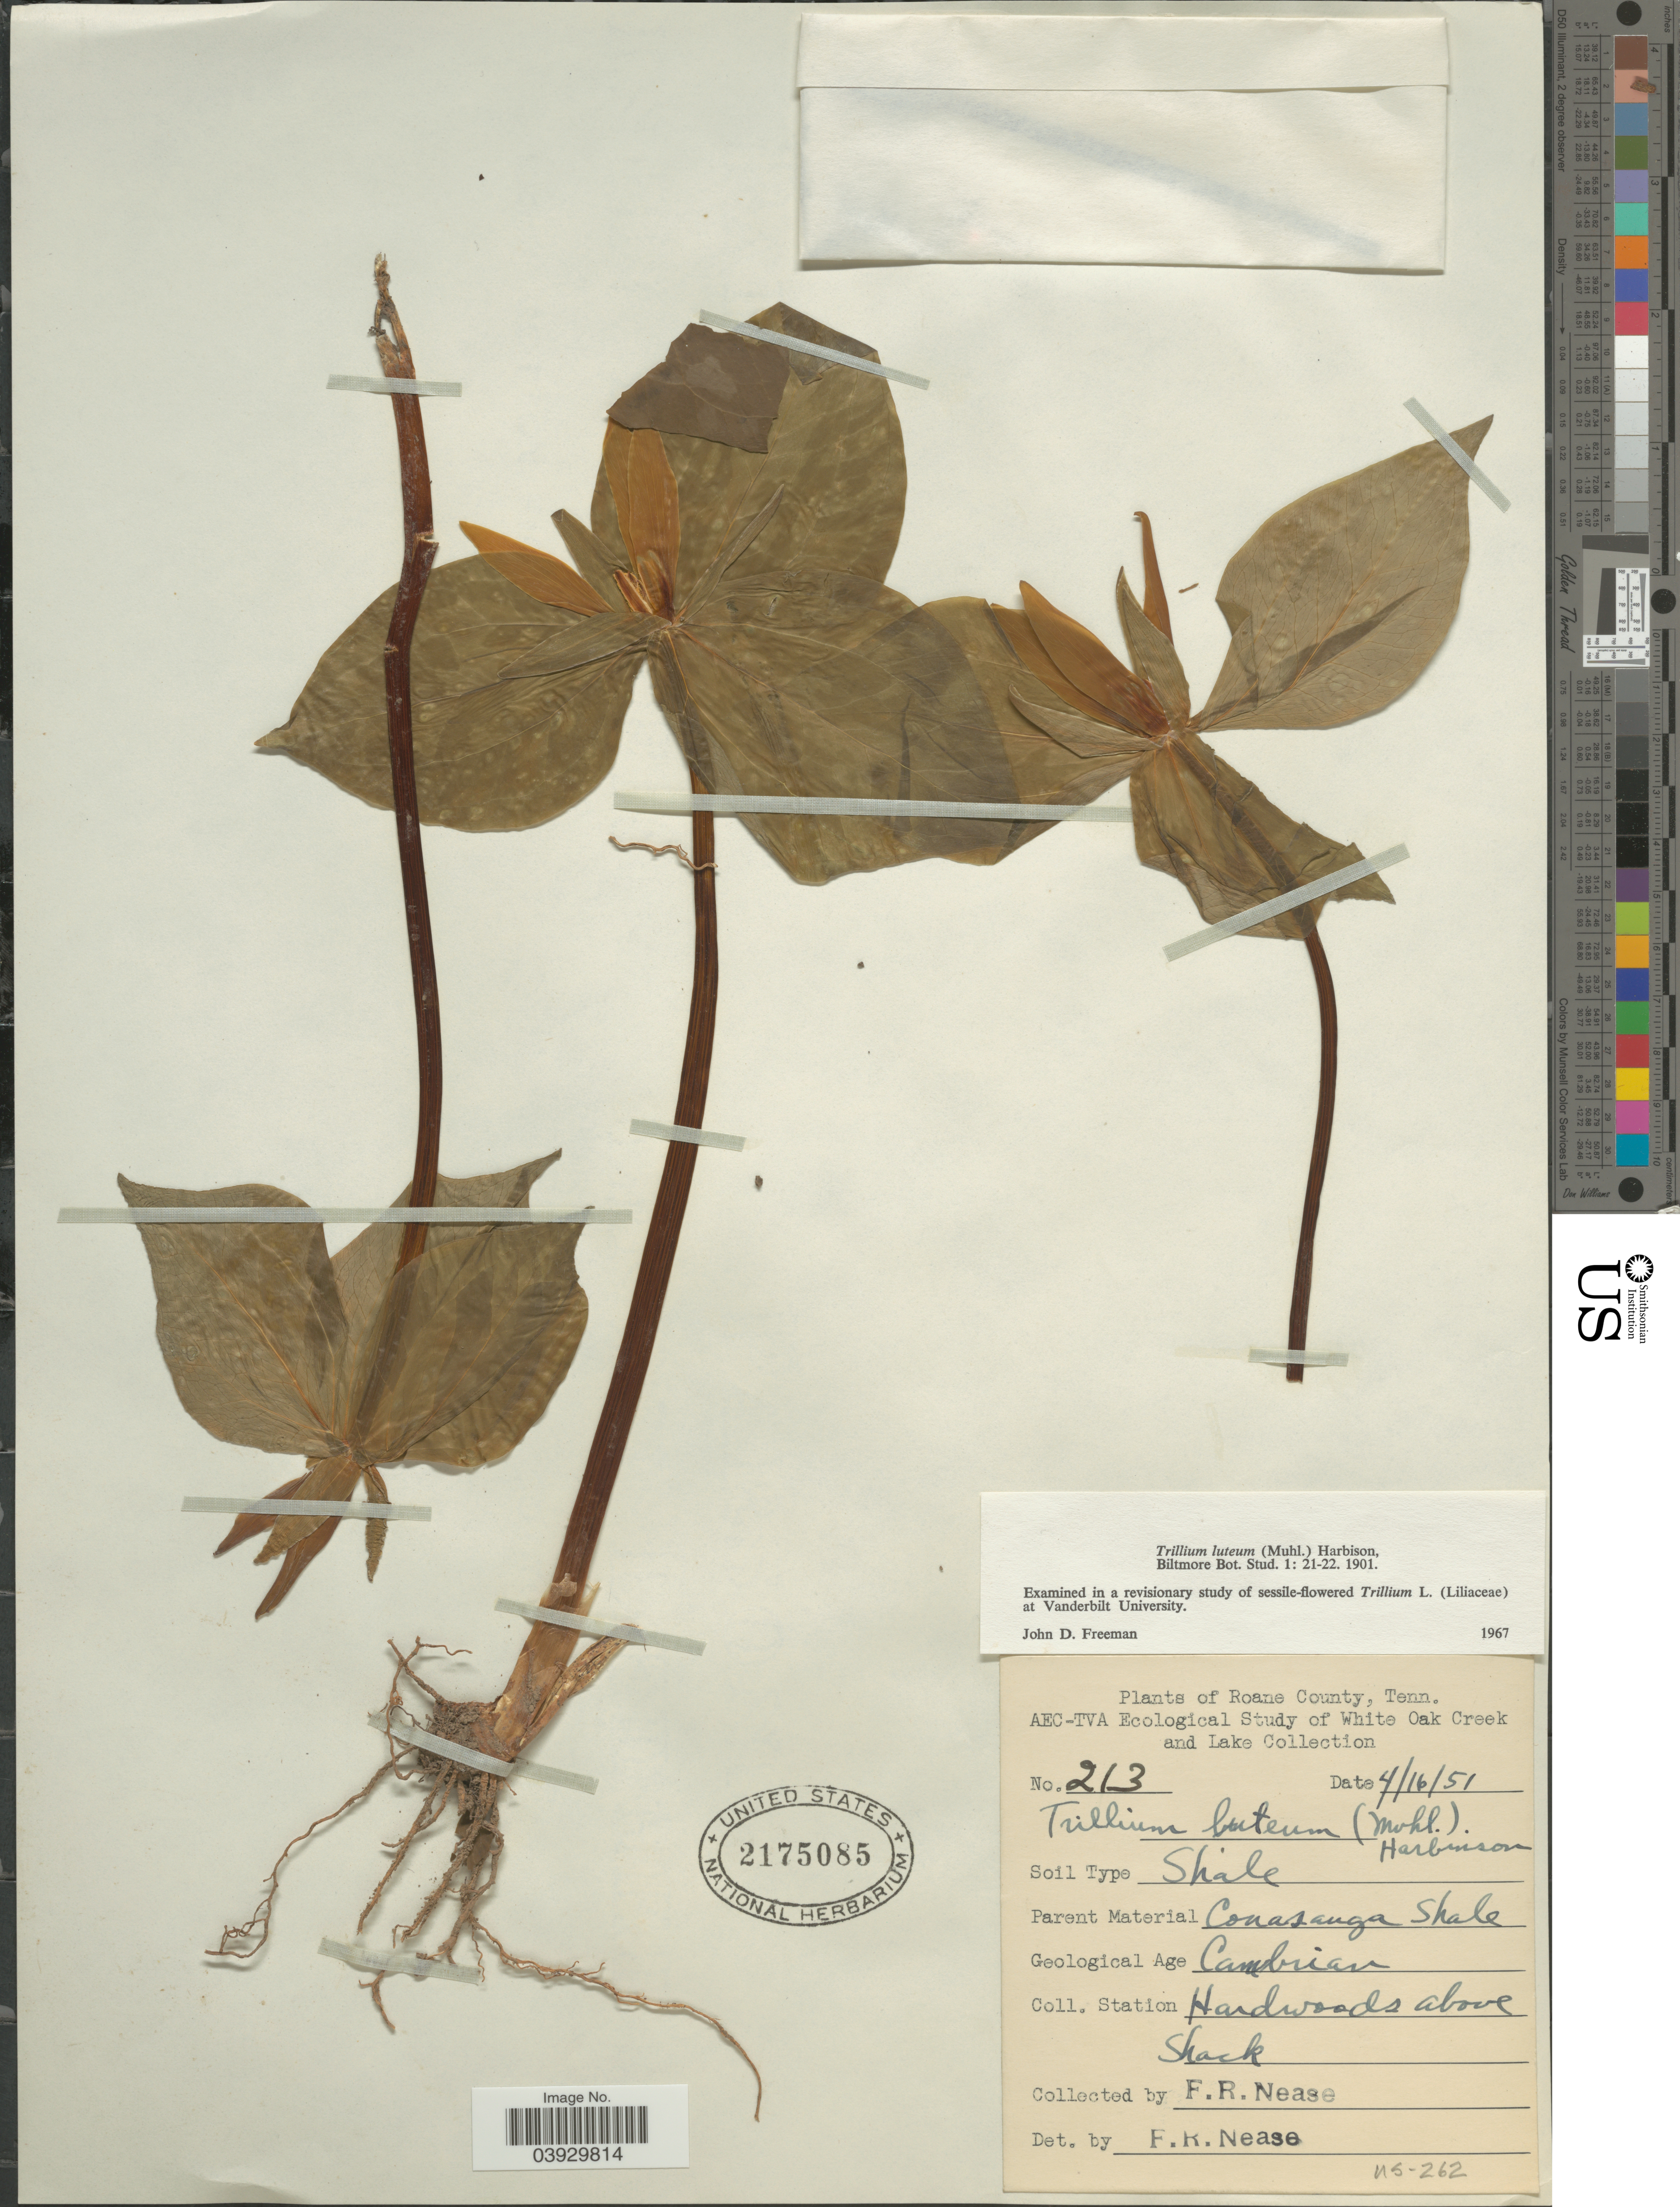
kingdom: Plantae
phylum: Tracheophyta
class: Liliopsida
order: Liliales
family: Melanthiaceae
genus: Trillium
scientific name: Trillium luteum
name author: Harb.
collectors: F. Nease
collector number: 213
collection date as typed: Transcribed d/m/y: 16/4/51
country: United States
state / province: Tennessee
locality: Roane County. Station Hardwoods above Shack.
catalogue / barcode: US 2175085